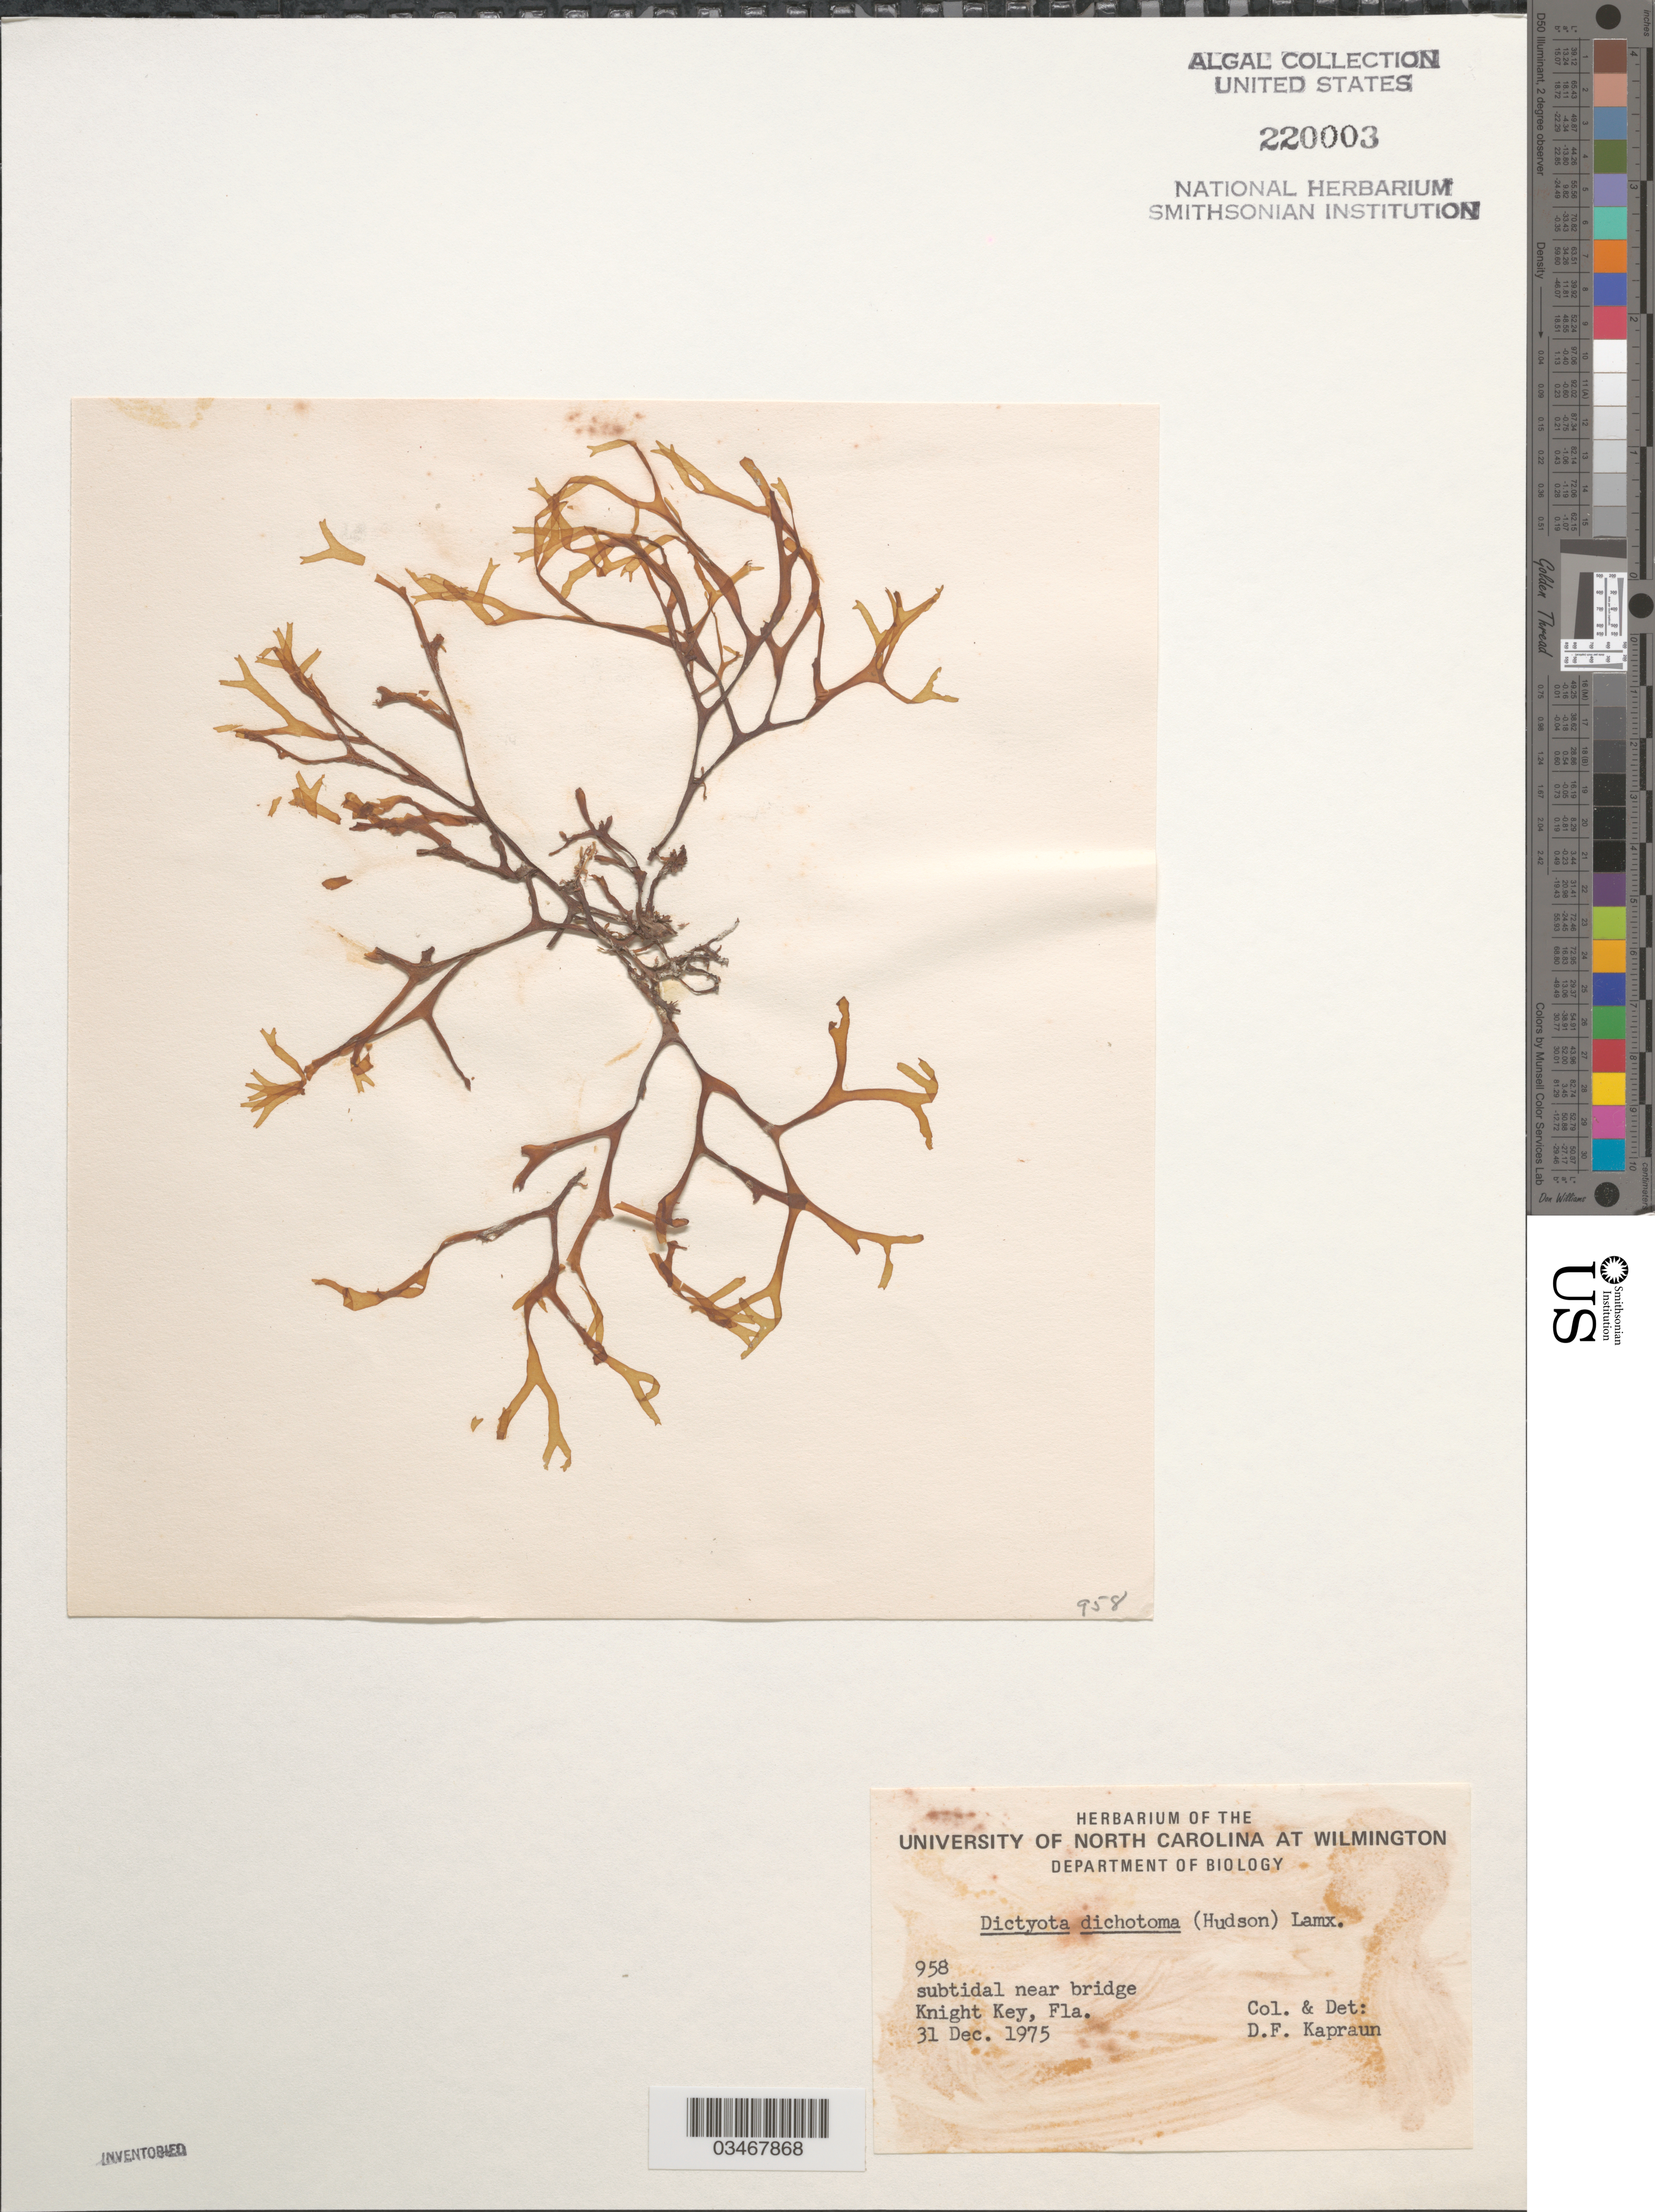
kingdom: Chromista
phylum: Ochrophyta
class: Phaeophyceae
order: Dictyotales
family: Dictyotaceae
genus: Dictyota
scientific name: Dictyota dichotoma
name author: (Huds.) J.V.Lamouroux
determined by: Kapraun, D. F.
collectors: D. F. Kapraun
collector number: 958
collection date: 1975-12-31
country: United States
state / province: Florida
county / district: Monroe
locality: Subtidal near bridge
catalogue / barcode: US 220003